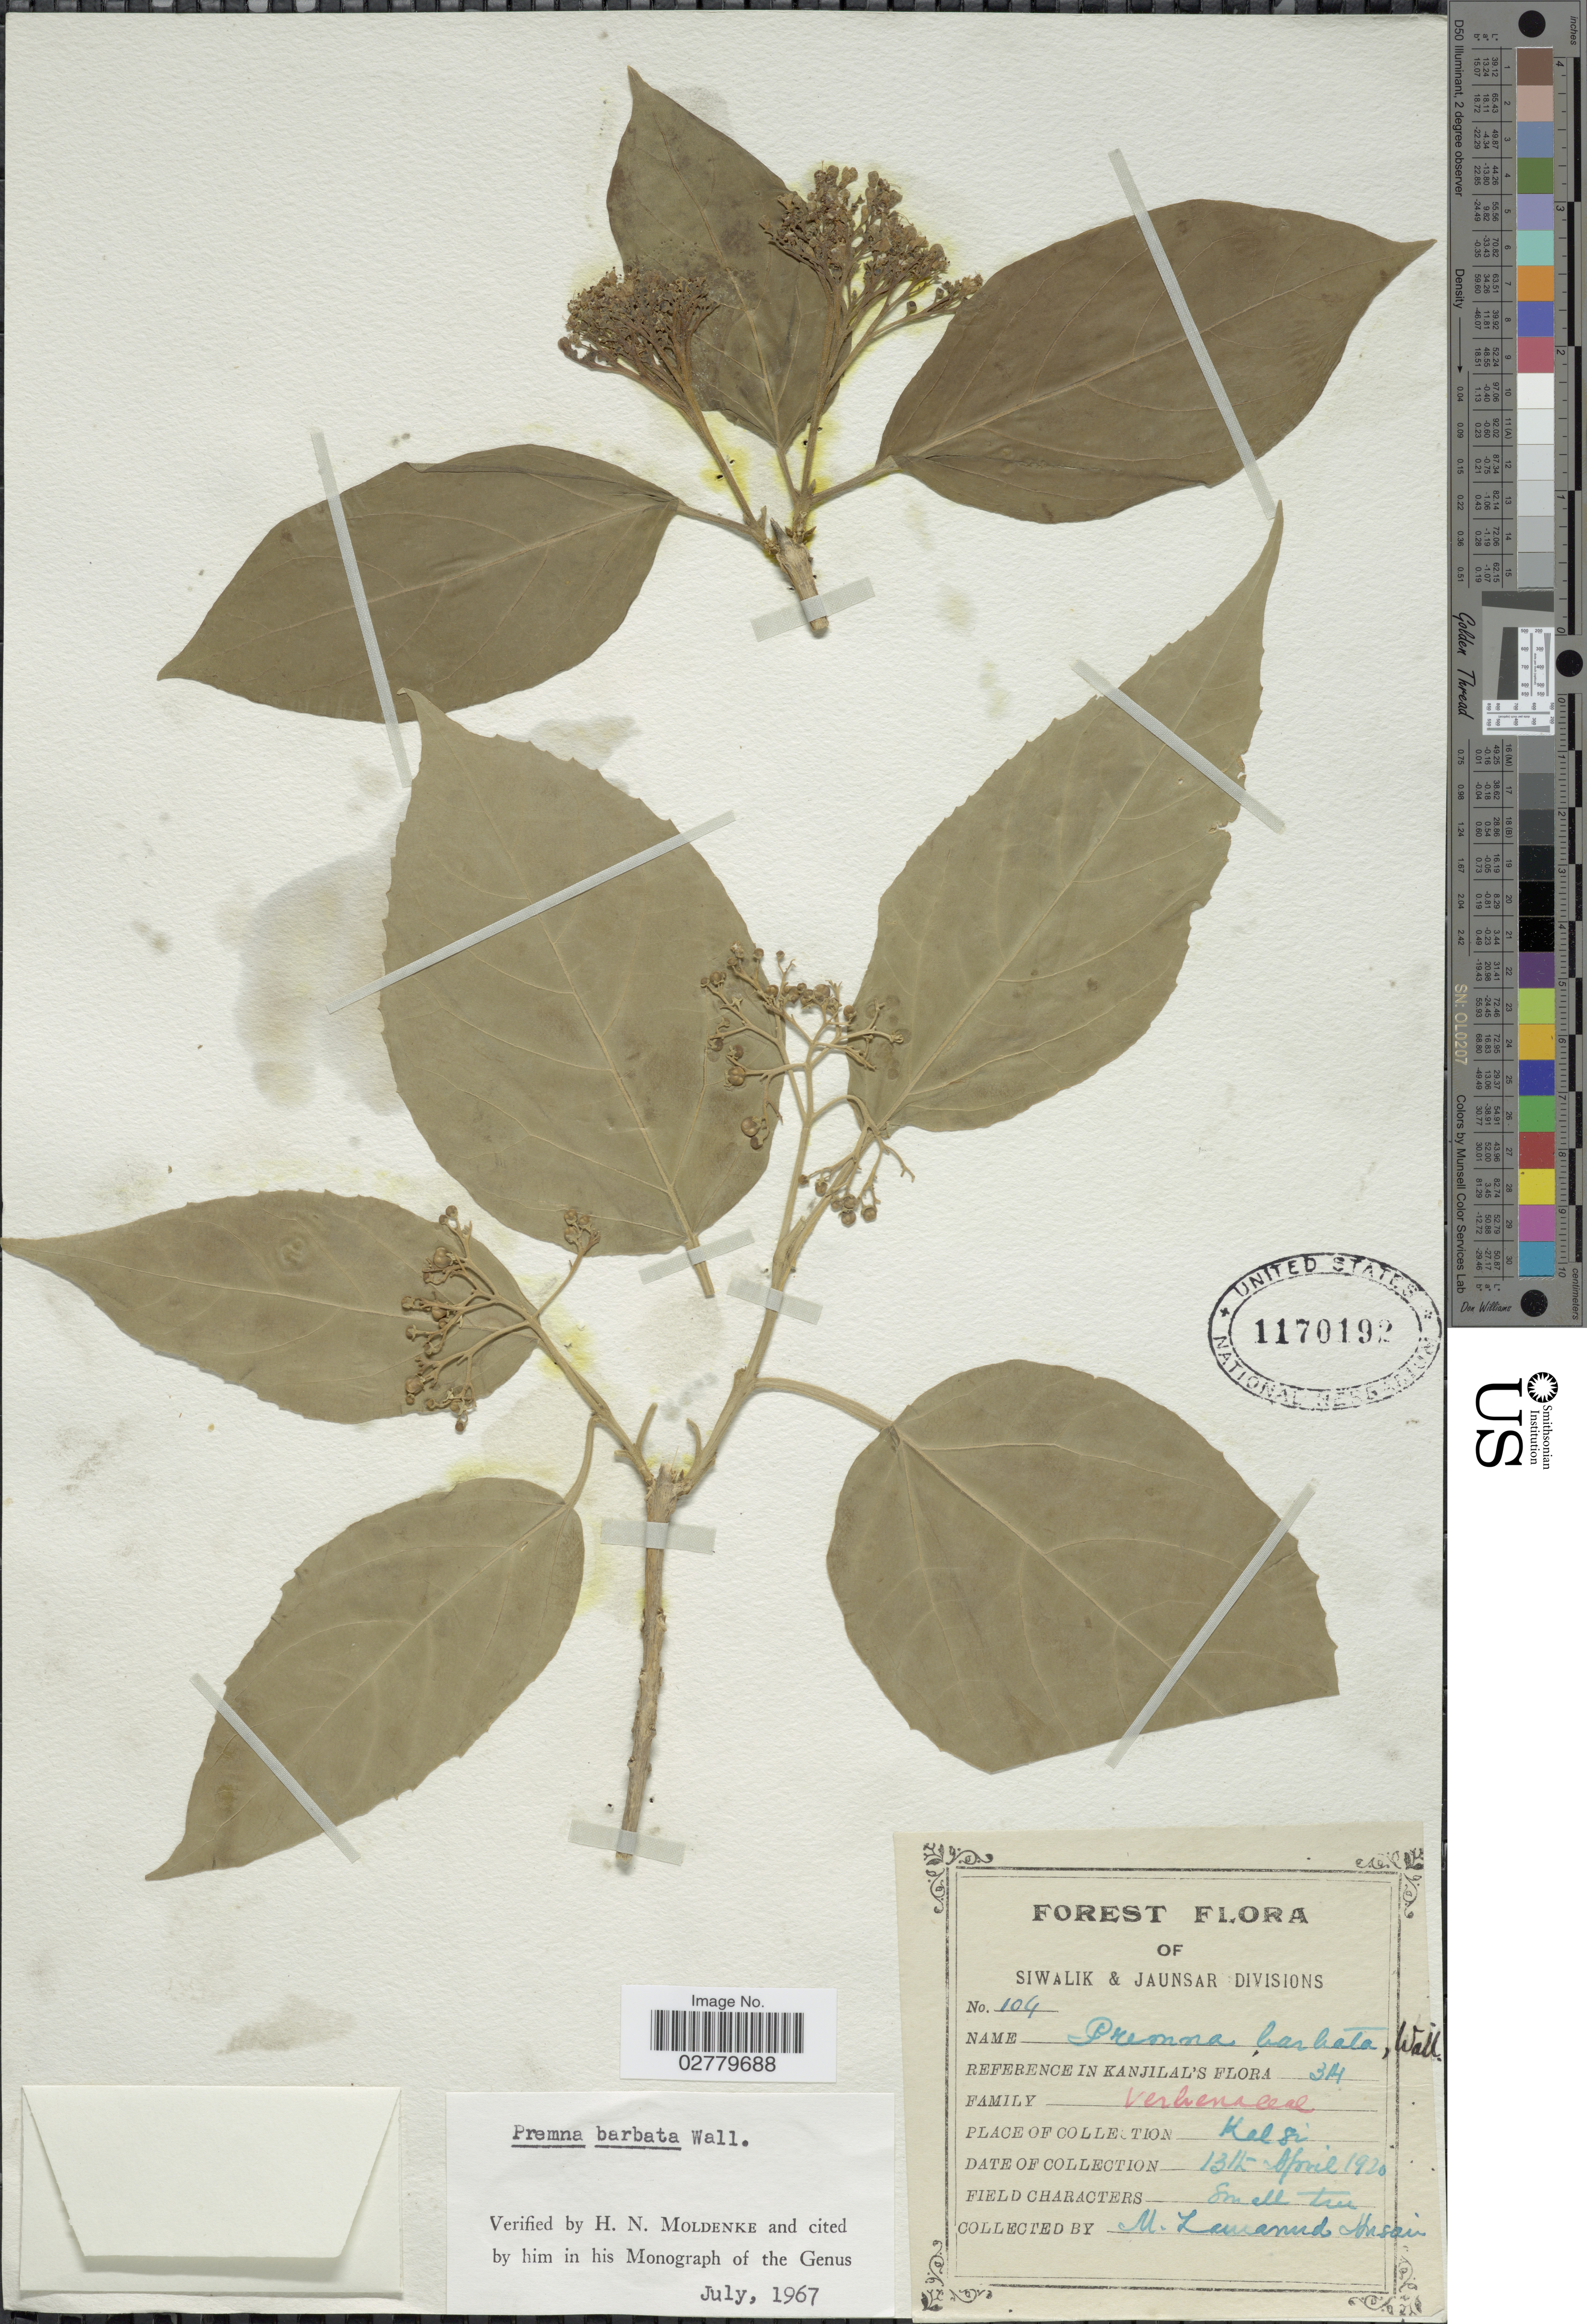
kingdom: Plantae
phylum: Tracheophyta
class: Magnoliopsida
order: Lamiales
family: Lamiaceae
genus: Premna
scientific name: Premna barbata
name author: Wall. ex Schauer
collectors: M. Husain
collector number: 104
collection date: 1920-04-13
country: India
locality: Siwalik & Jaunsar Divisions. Kalsi.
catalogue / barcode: US 1170192